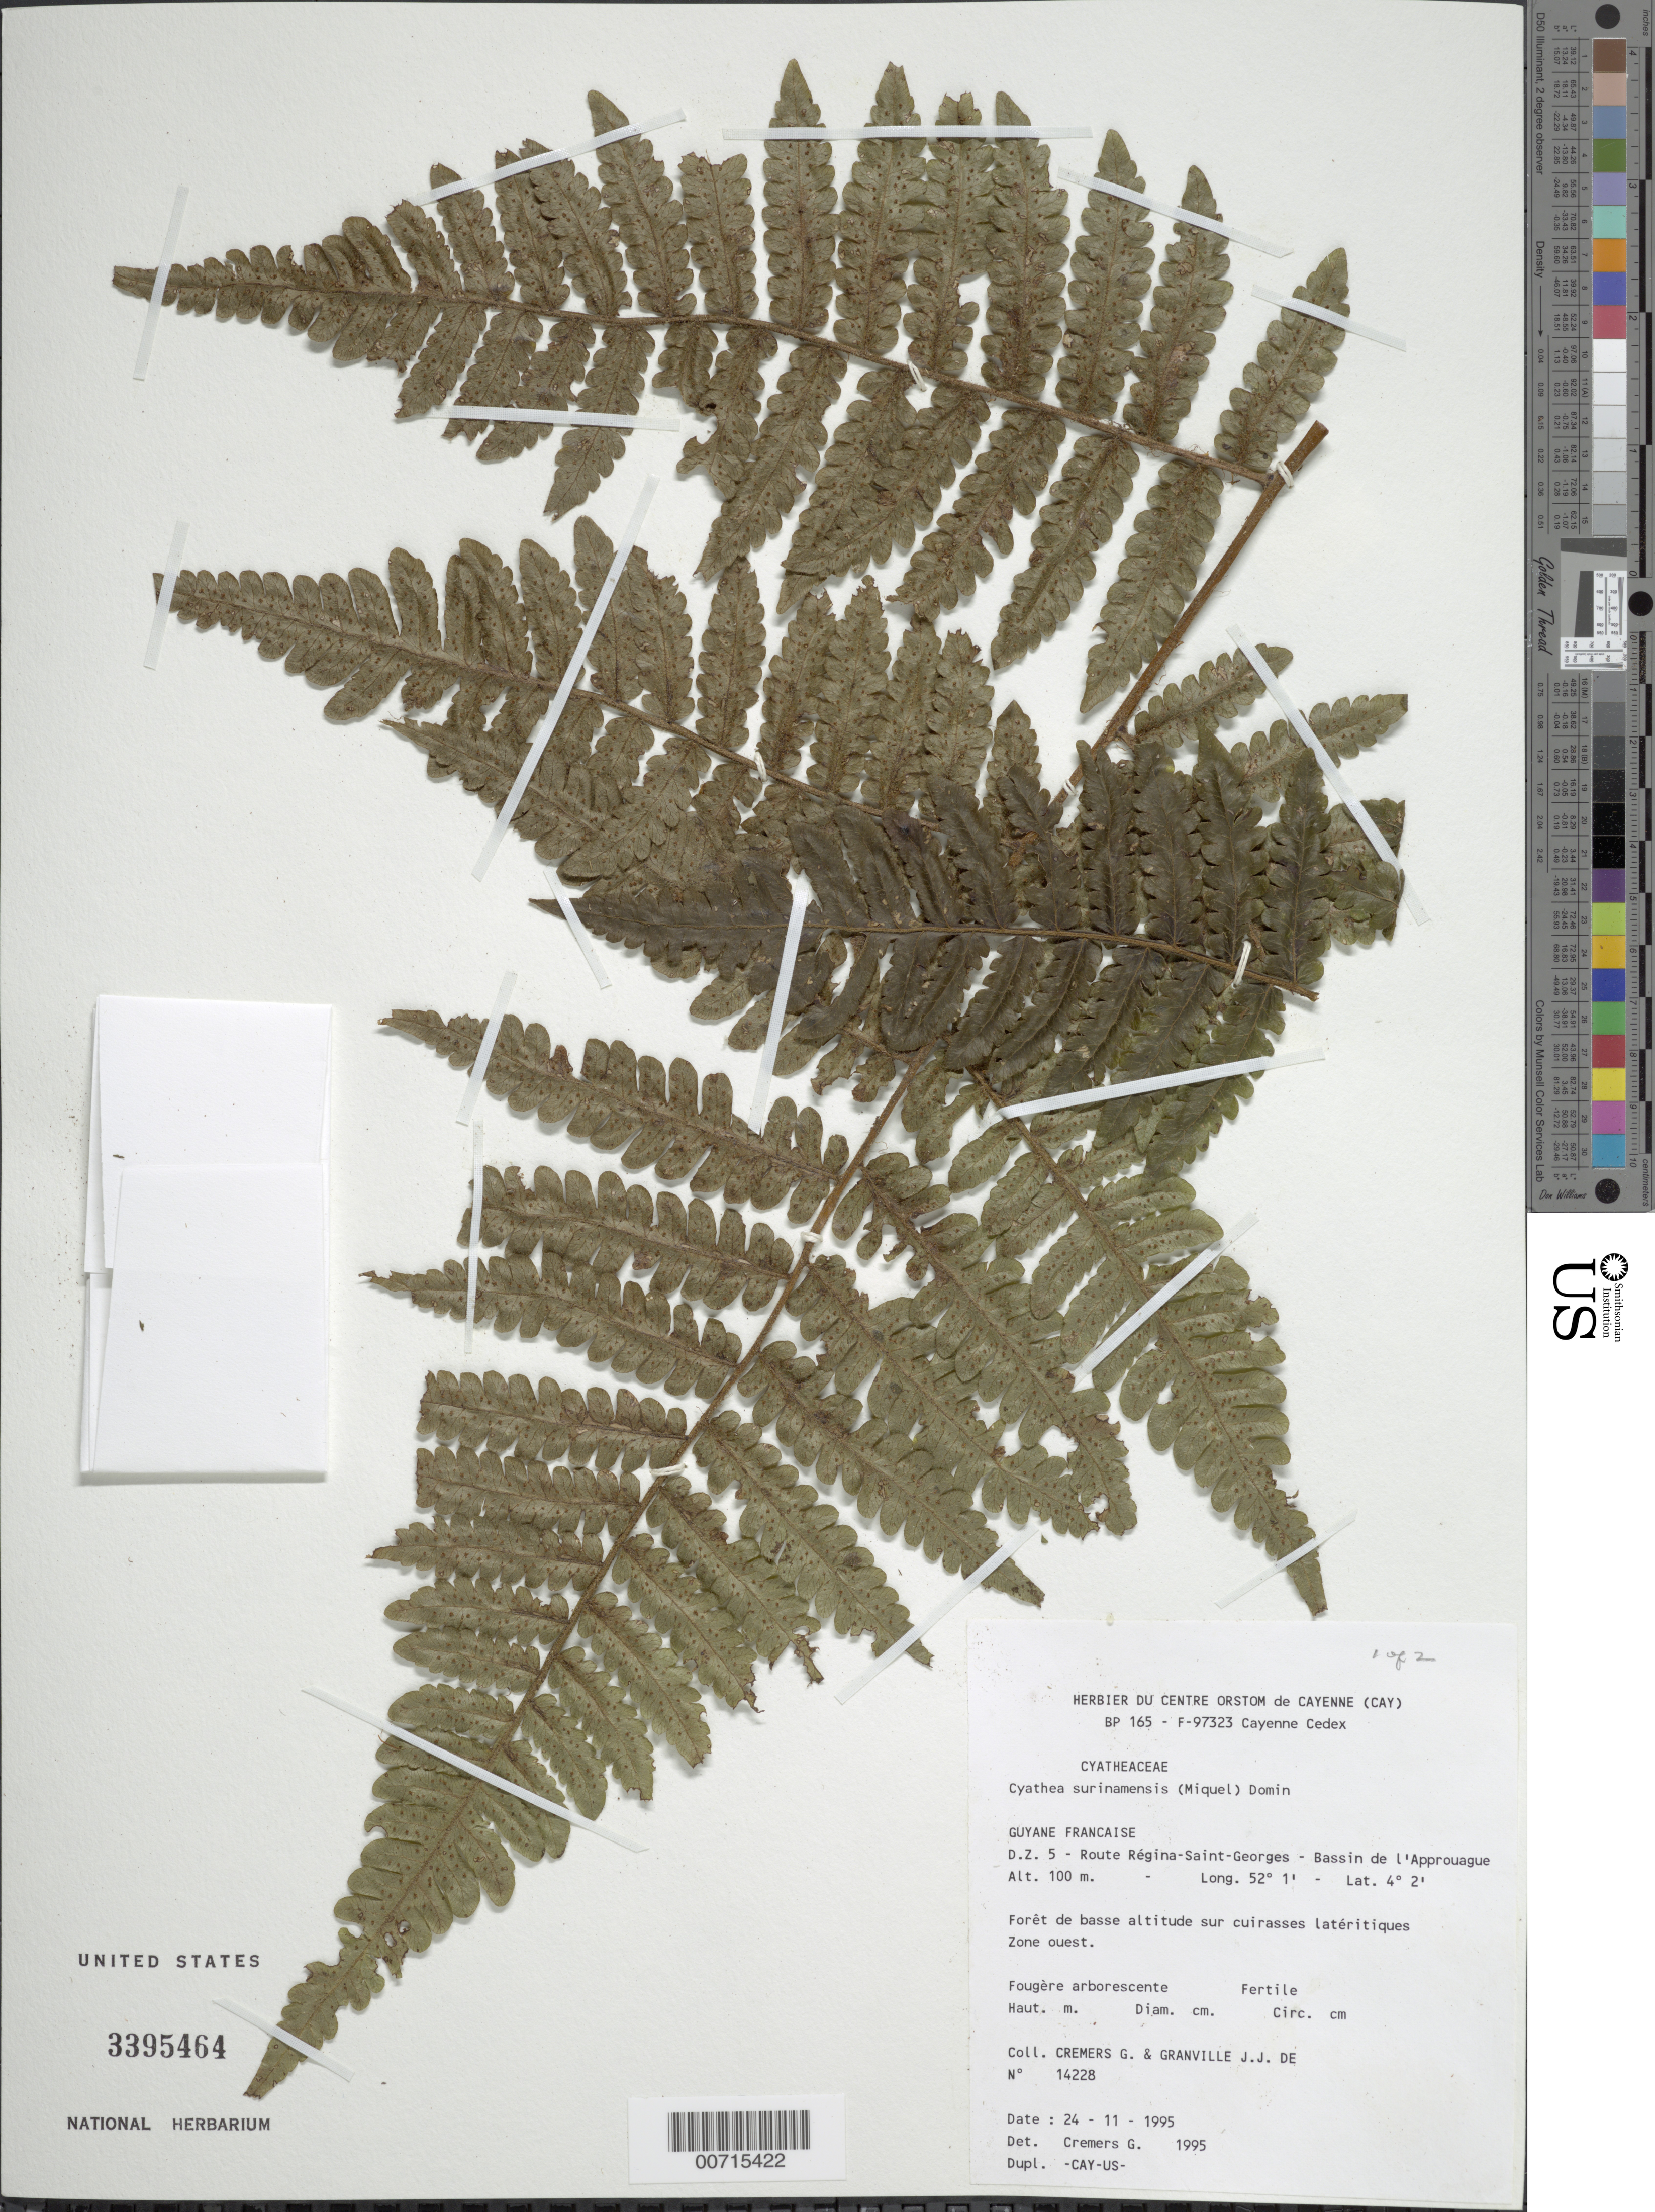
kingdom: Plantae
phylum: Tracheophyta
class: Polypodiopsida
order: Cyatheales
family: Cyatheaceae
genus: Cyathea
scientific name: Cyathea surinamensis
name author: (Miq.) Domin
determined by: Cremers, Georges A.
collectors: G. Cremers & J.-J. de Granville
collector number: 14228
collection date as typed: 24-Nov-95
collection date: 1995-11-24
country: French Guiana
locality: Route Regina-Saint-Georges, D.Z. 5, Bassin de l'Approuague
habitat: Forêt de basse altitude sur cuirasses latéritiques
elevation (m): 100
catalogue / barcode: US 3395464